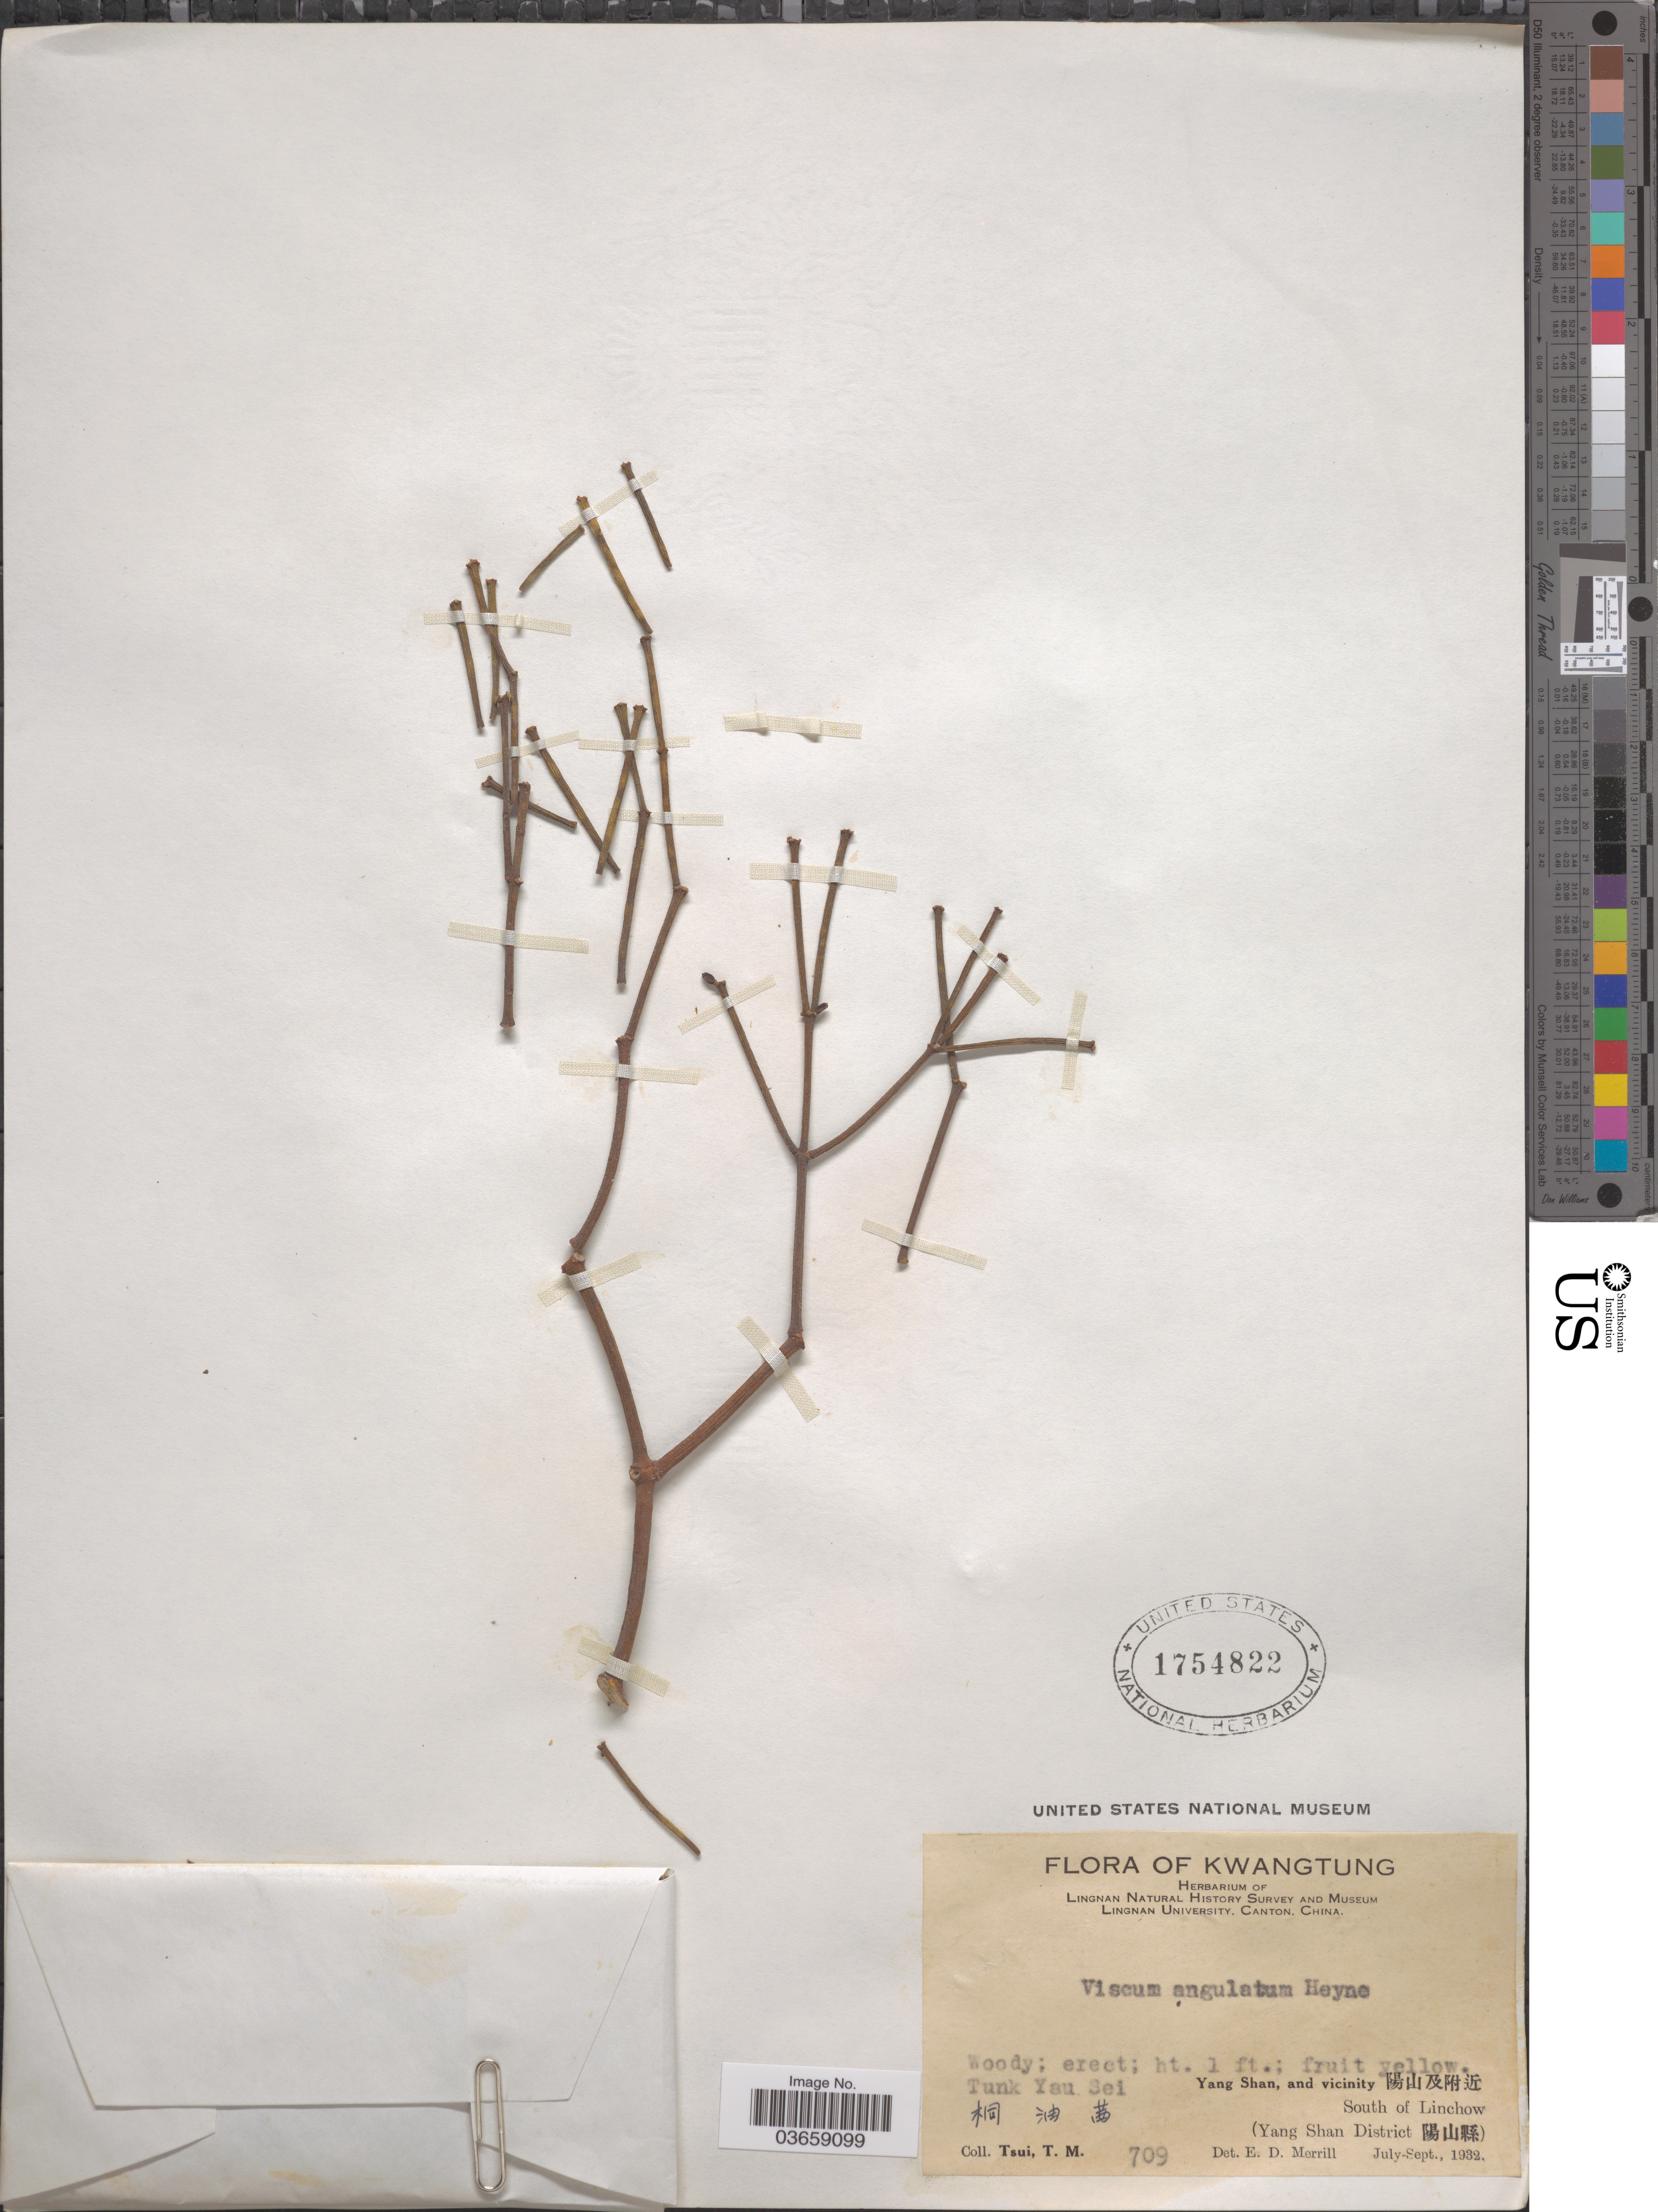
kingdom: Plantae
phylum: Tracheophyta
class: Magnoliopsida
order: Santalales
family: Viscaceae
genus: Viscum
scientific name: Viscum angulatum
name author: B. Heyne ex DC.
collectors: T. Tsui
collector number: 709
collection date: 1932-07/1932-09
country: China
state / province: Guangdong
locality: Kwangtung. Tung Yau Sei X. Yang Shan, and vicinity X. South of Linchow (Yang Shan District X).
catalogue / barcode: US 1754822